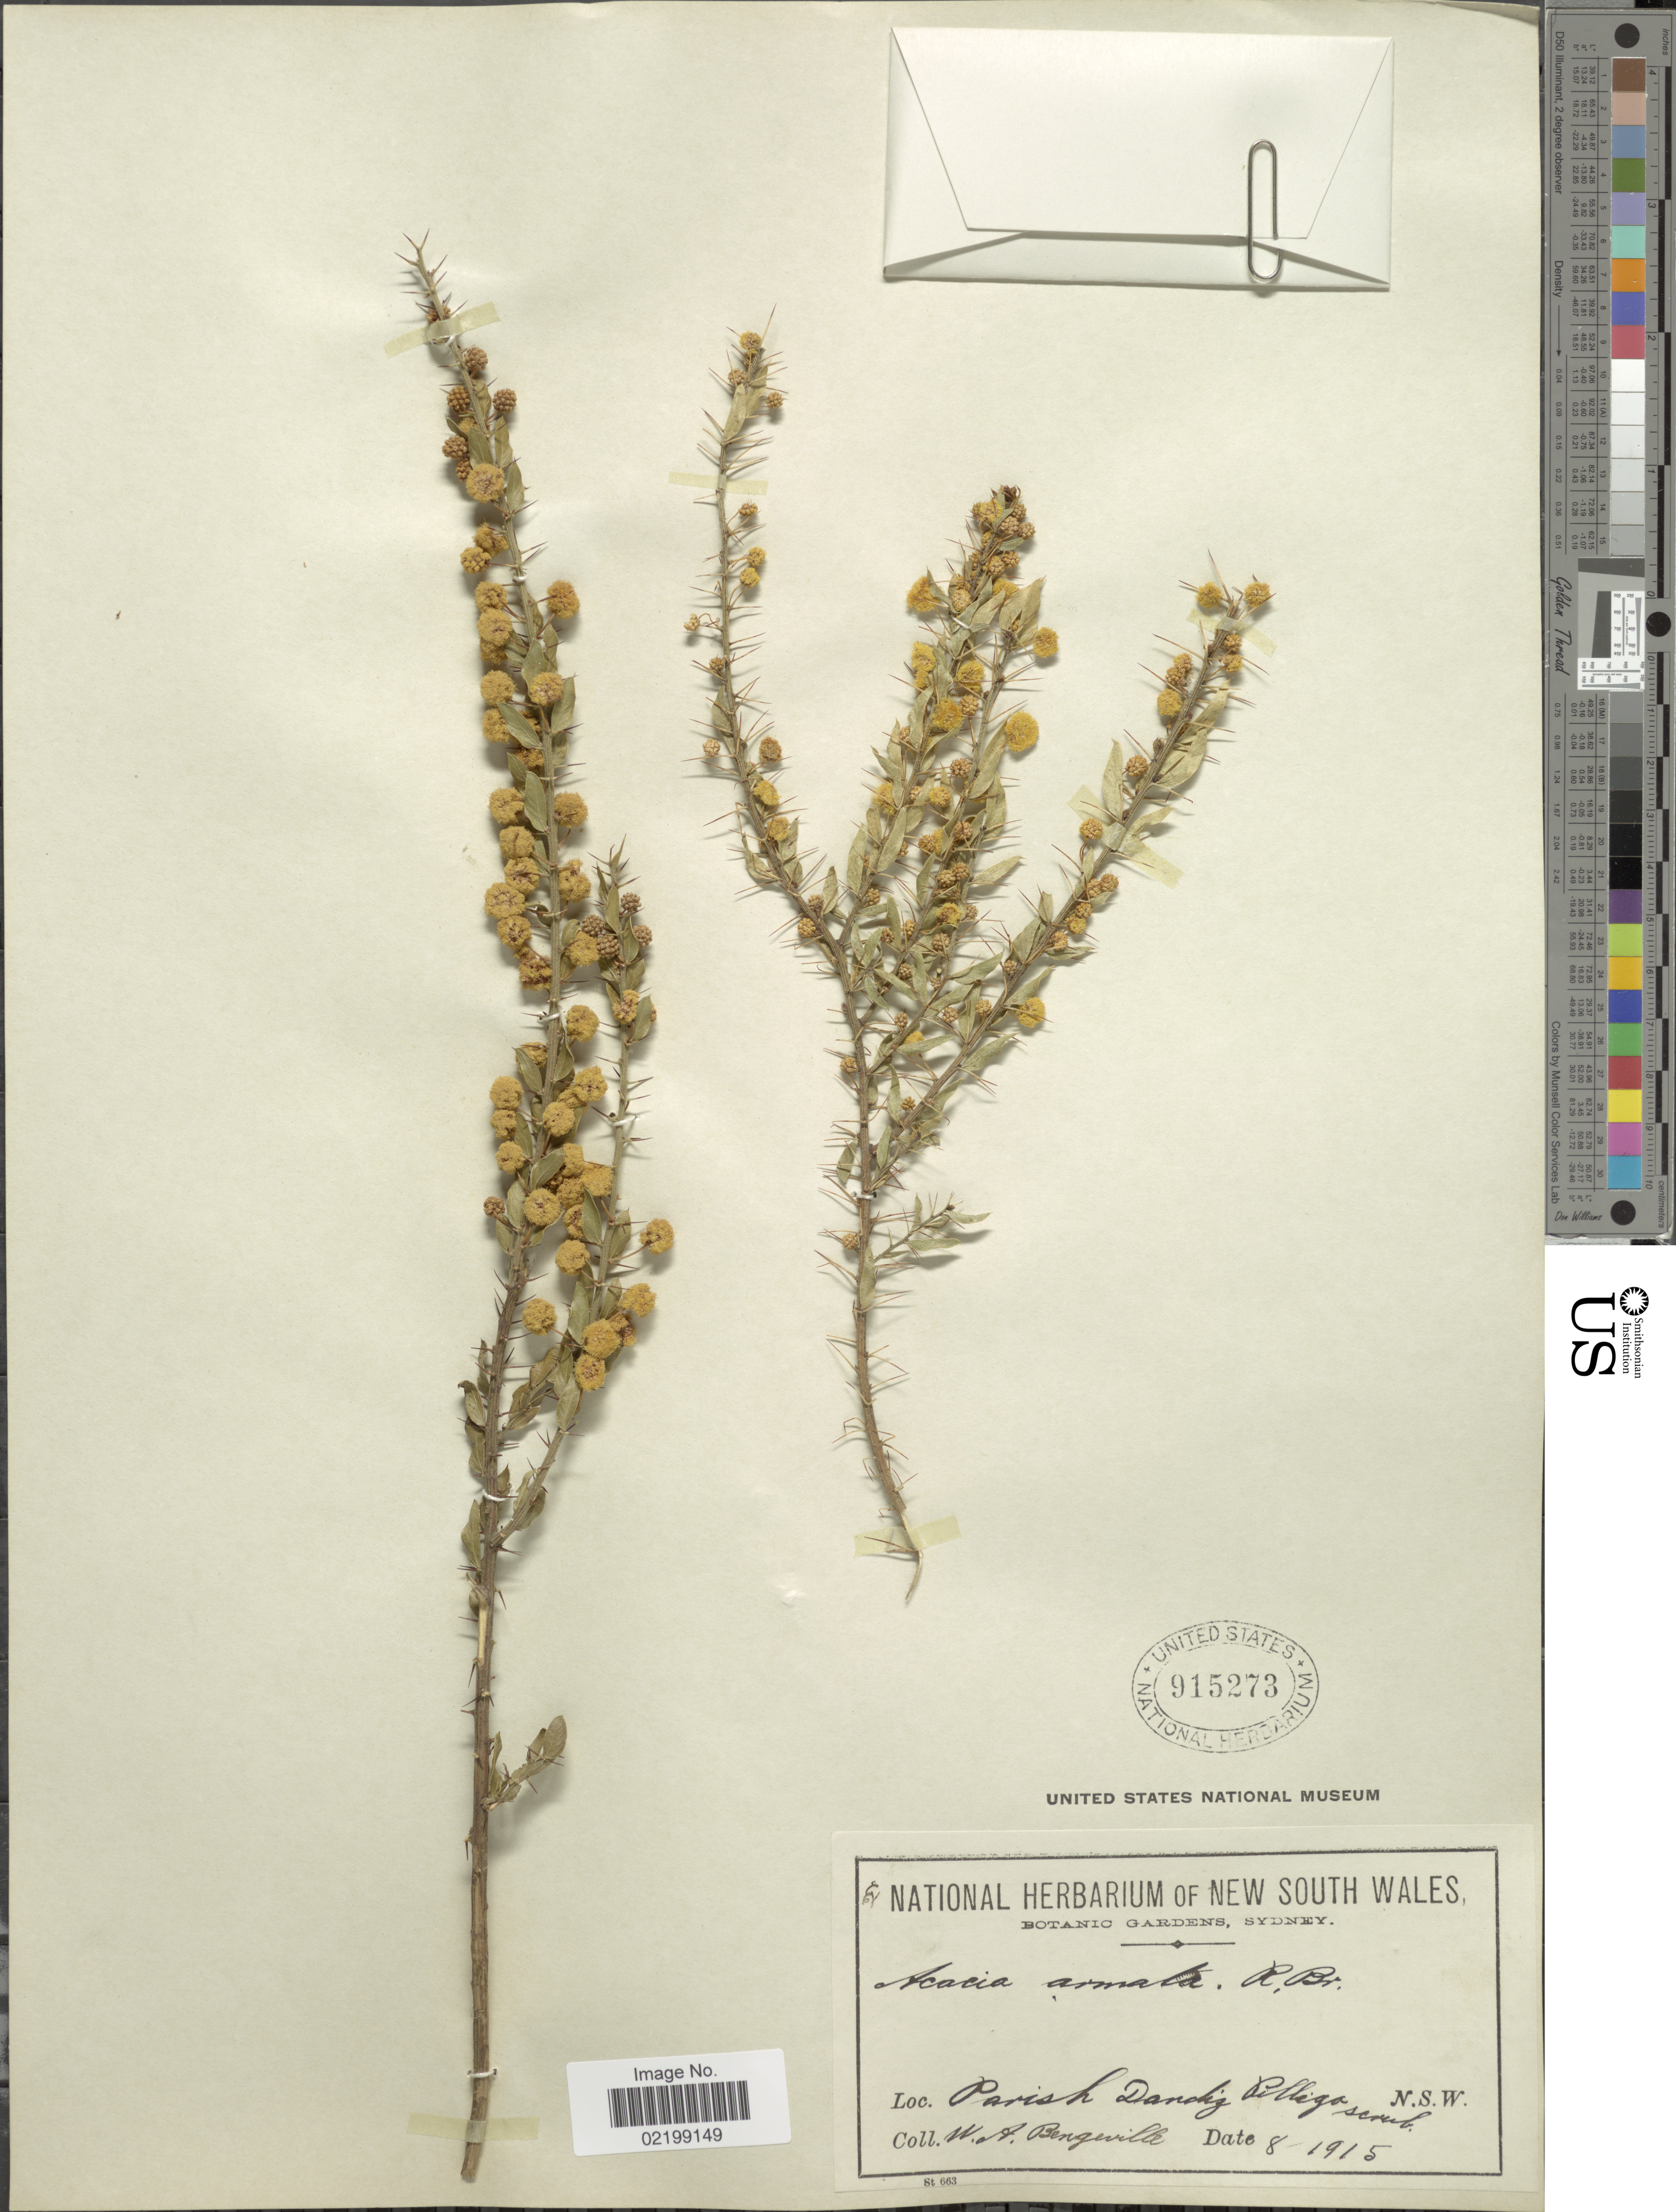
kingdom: Plantae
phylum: Tracheophyta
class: Magnoliopsida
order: Fabales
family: Fabaceae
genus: Acacia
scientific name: Acacia paradoxa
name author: Chiov.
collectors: W. Bengeville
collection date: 1915-08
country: Australia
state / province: New South Wales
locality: Parish Dandiz Pillego scrub [interpreted]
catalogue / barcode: US 915273